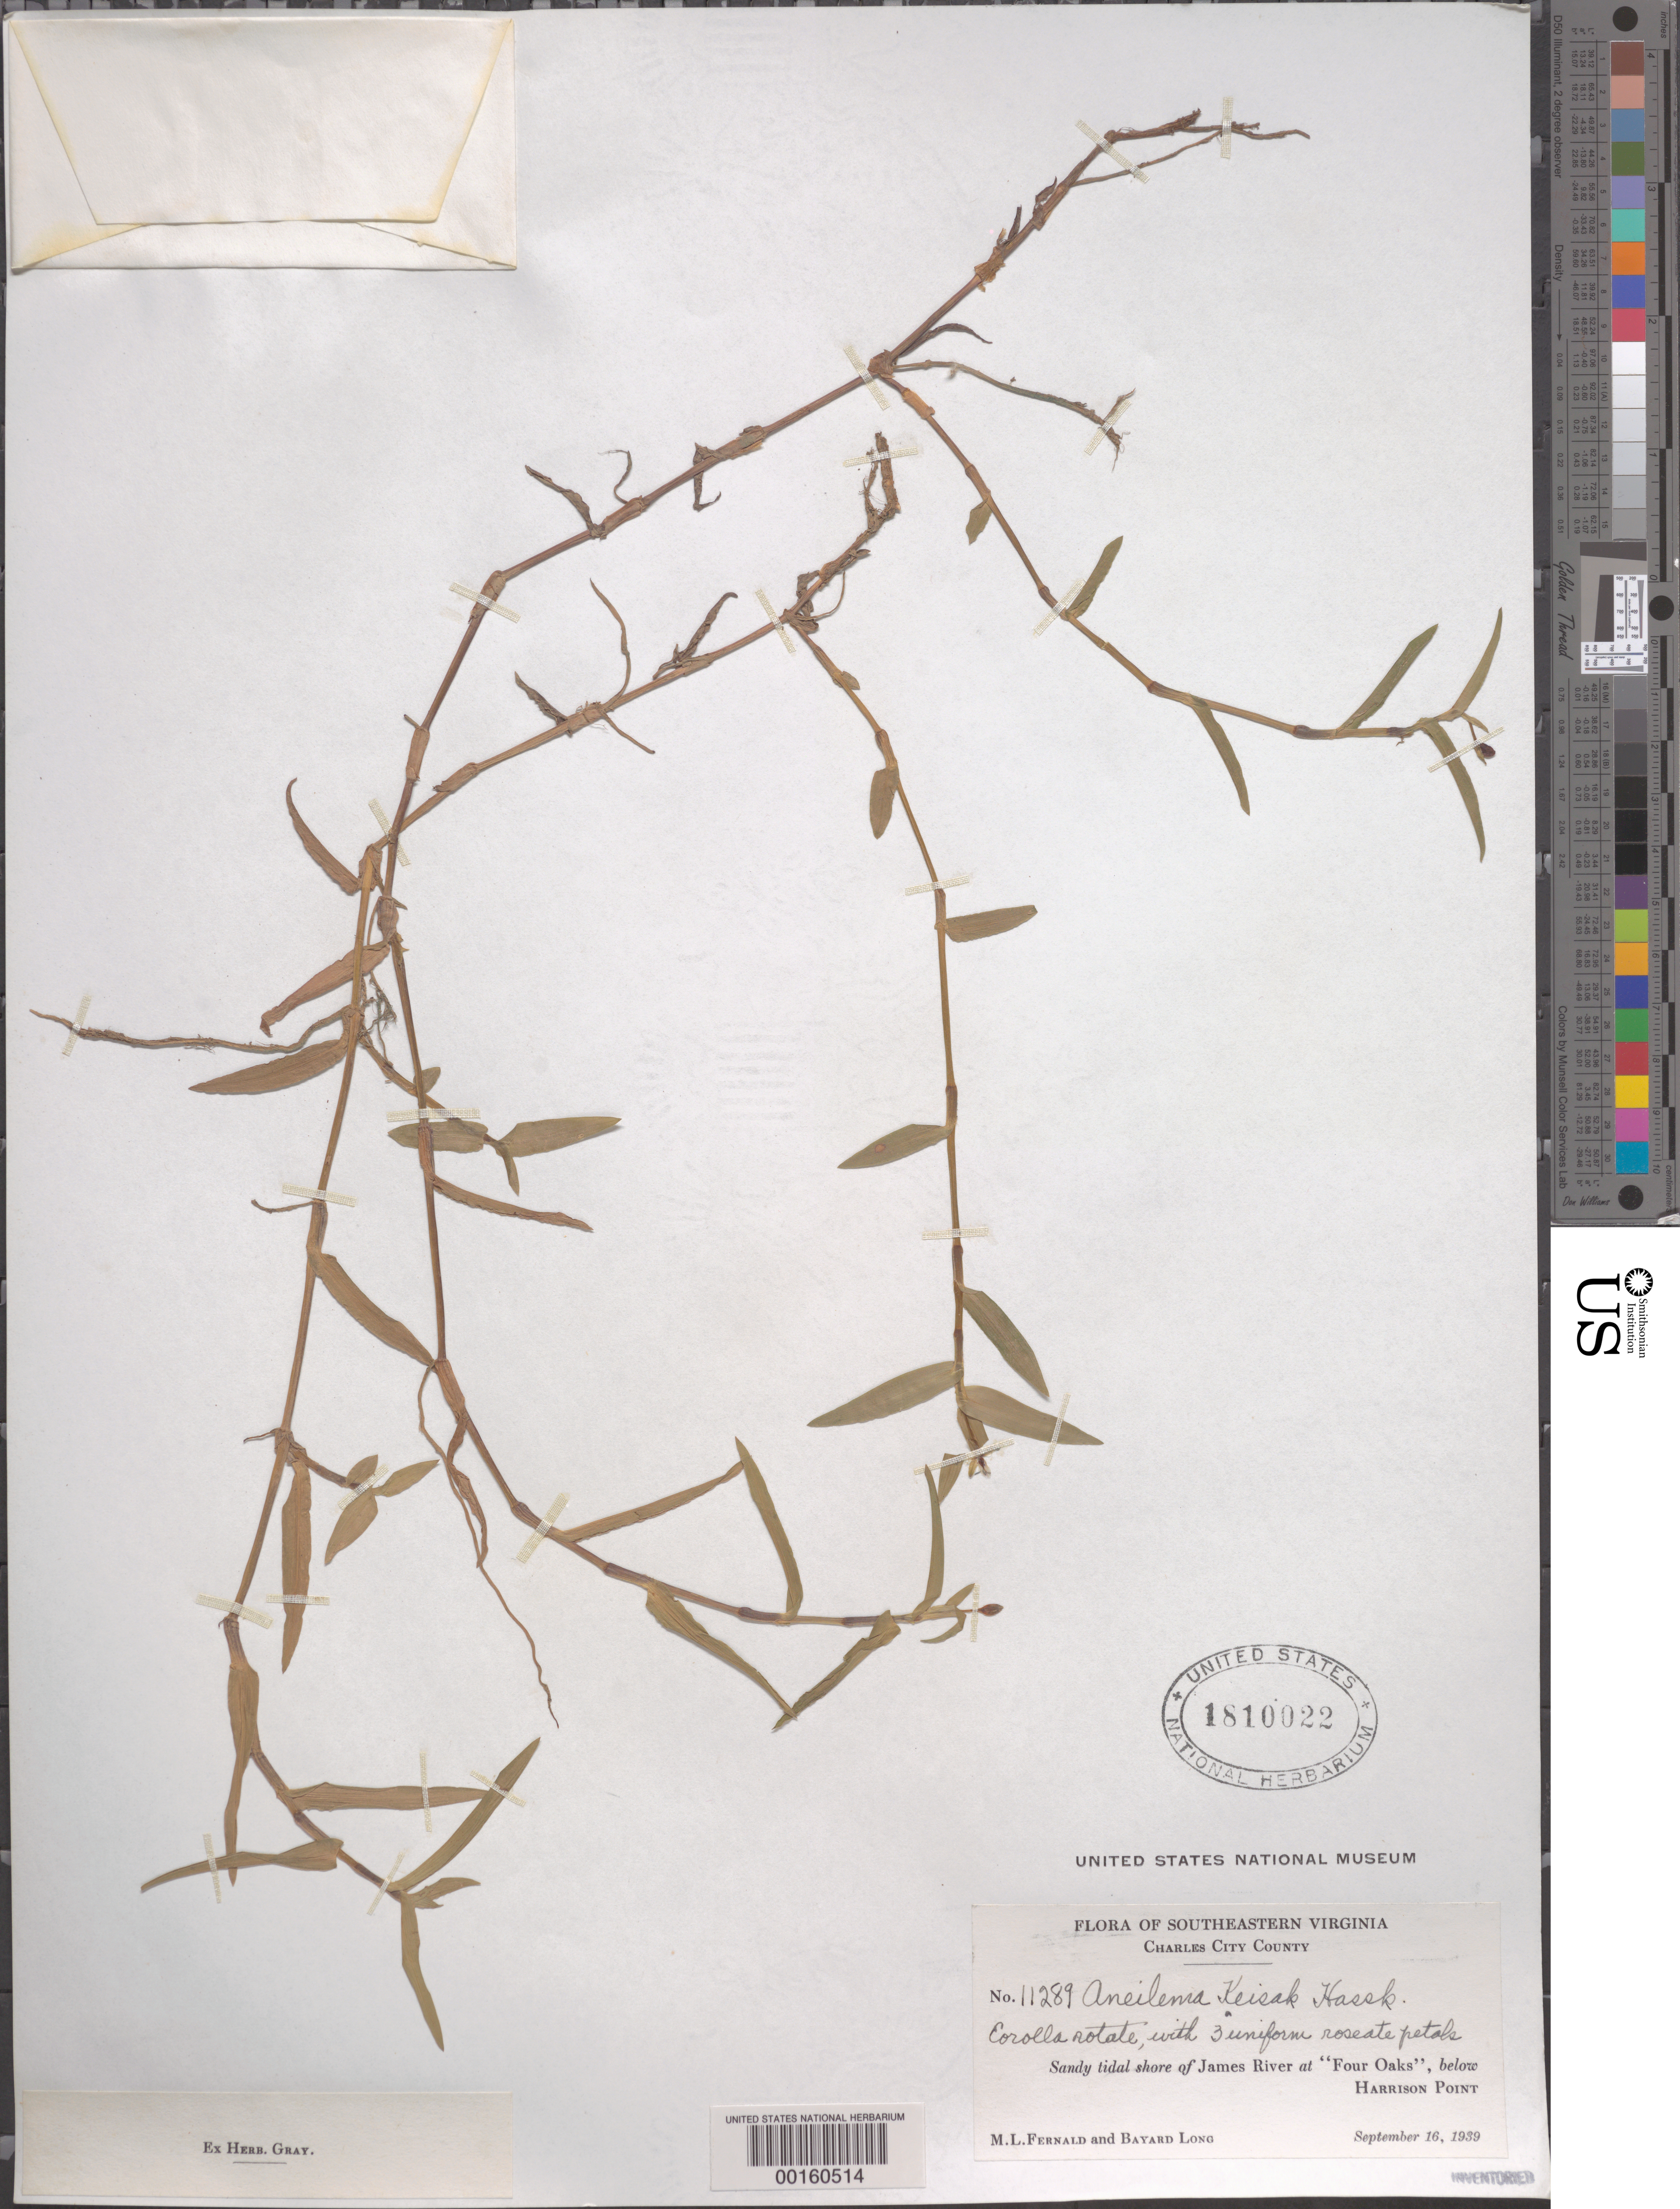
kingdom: Plantae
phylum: Tracheophyta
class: Liliopsida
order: Commelinales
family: Commelinaceae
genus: Murdannia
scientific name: Murdannia keisak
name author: (Hassk.) Hand.-Mazz.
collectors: M. L. Fernald & B. H. Long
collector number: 11289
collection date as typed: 16 Sep 1939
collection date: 1939-09-16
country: United States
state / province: Virginia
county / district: Charles City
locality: James river at four oaks, harrison point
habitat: Sandy tidal shore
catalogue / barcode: US 1810022